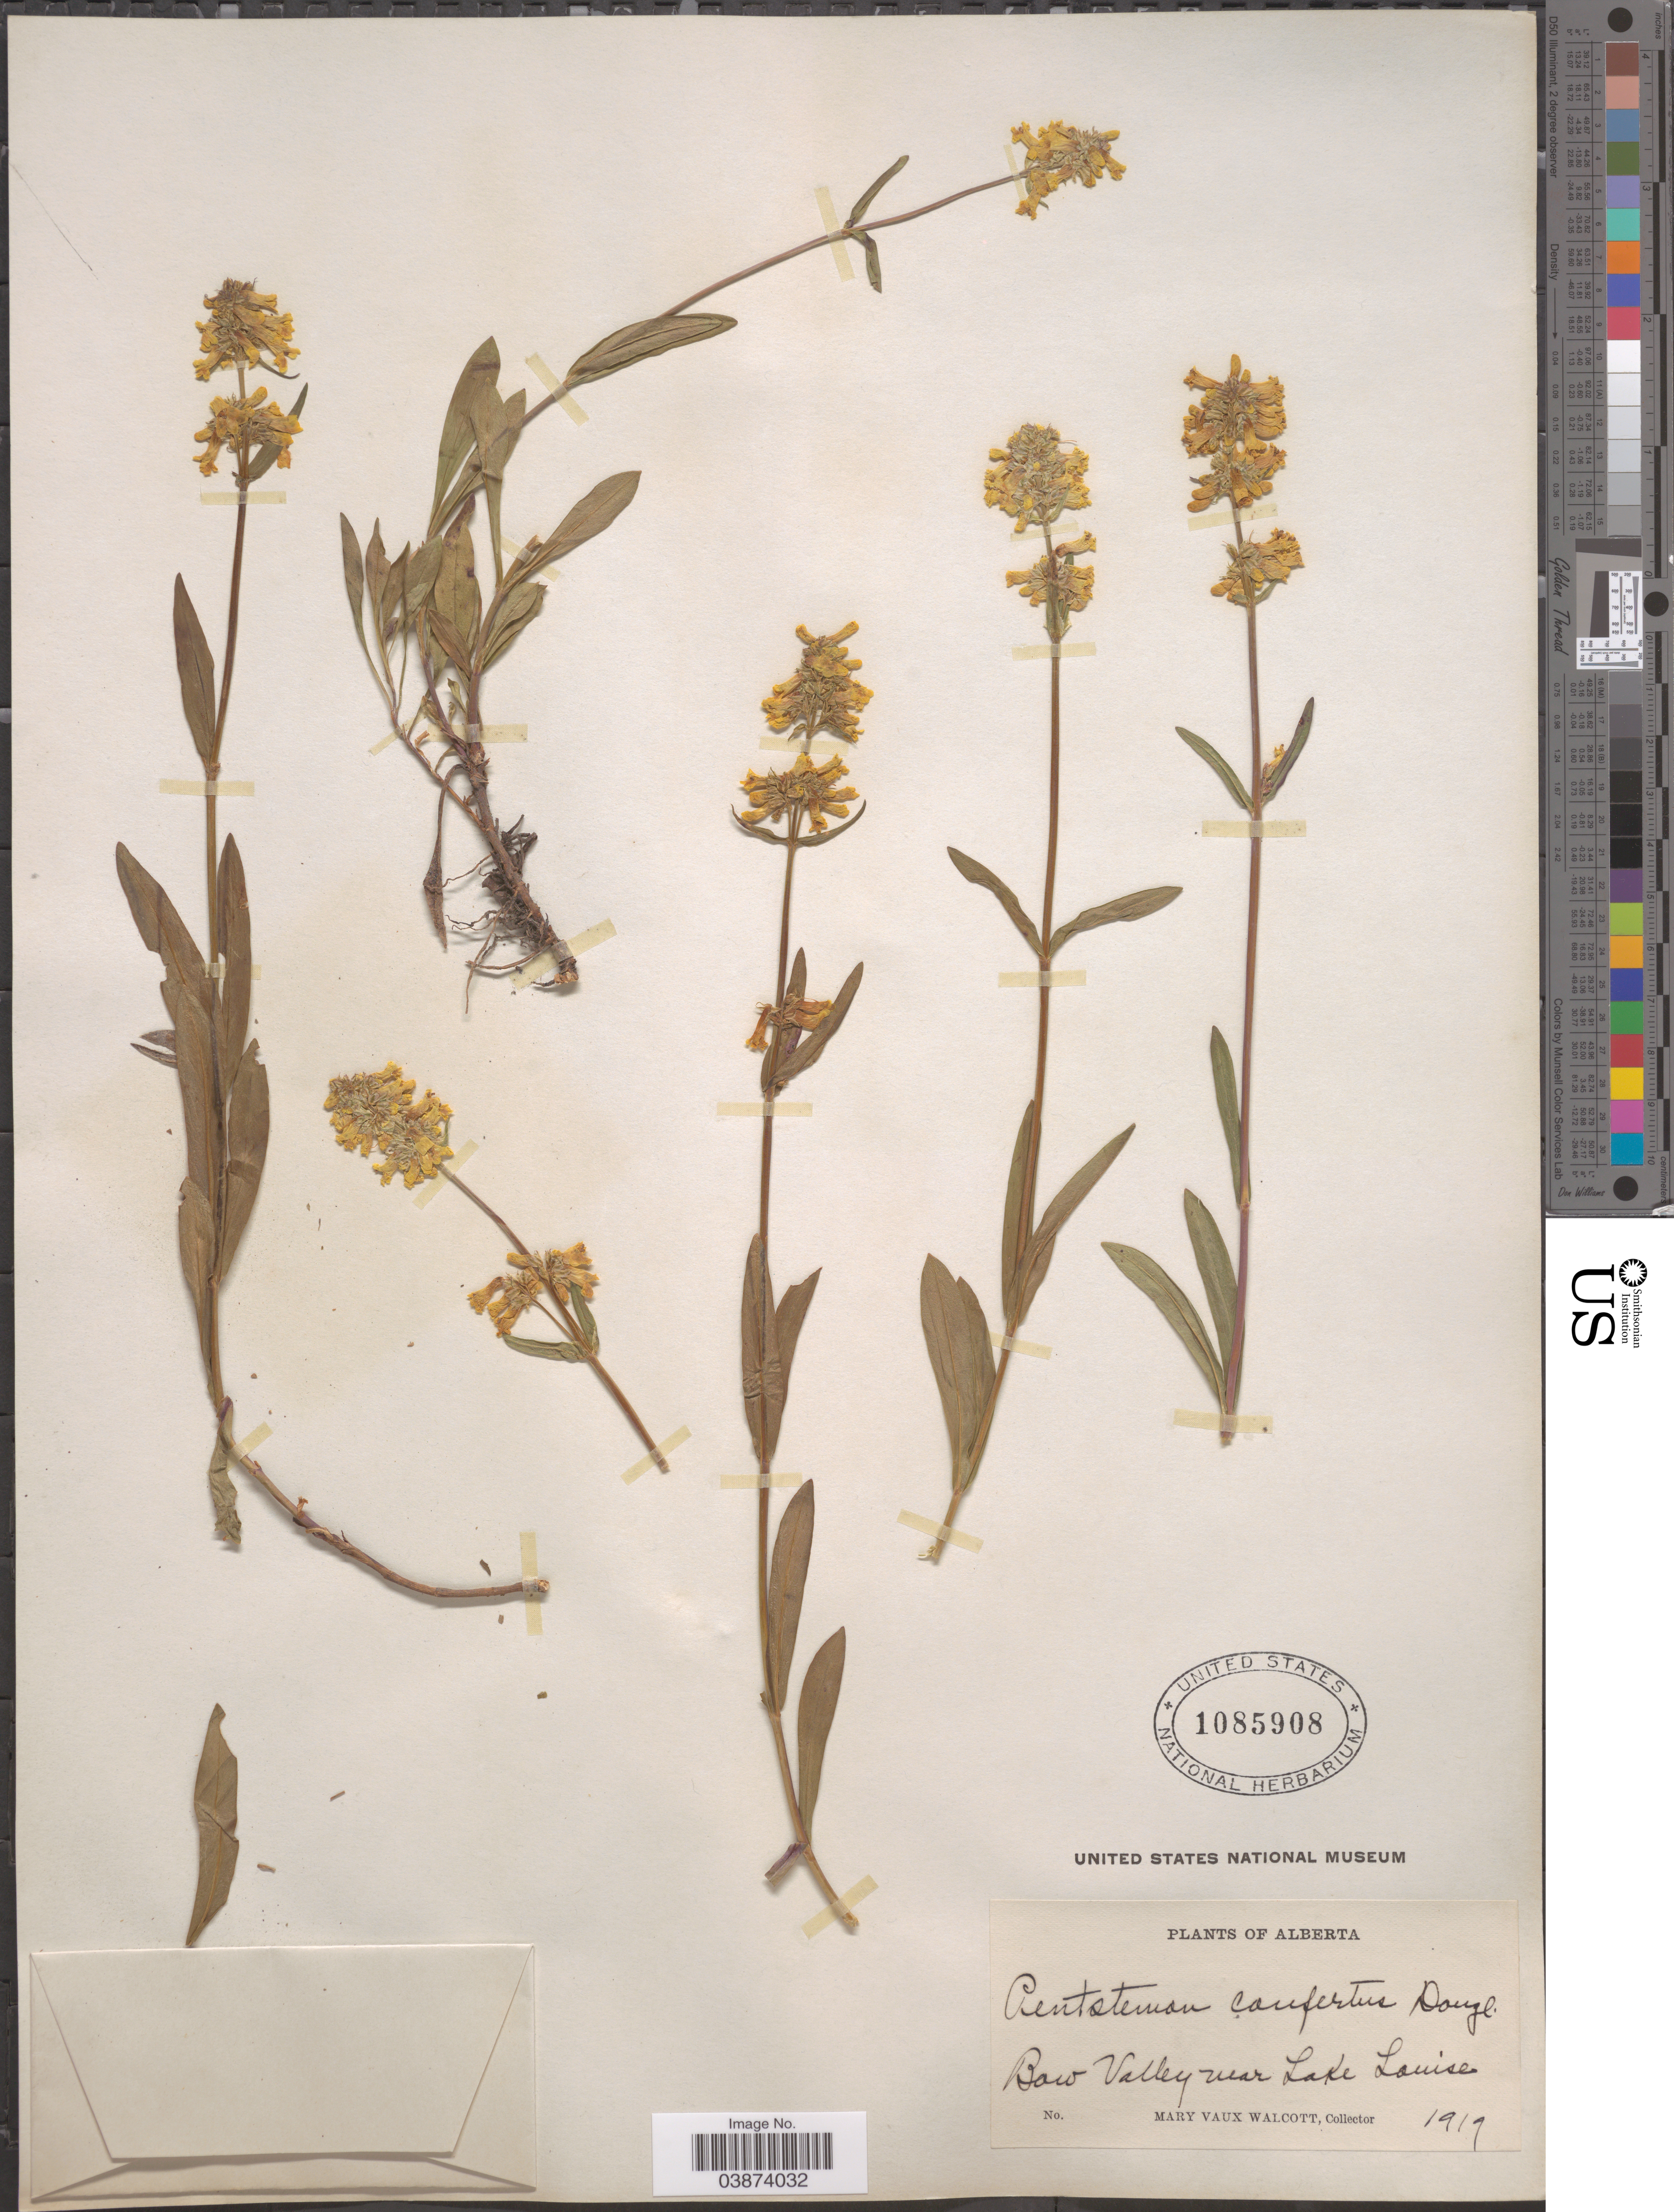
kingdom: Plantae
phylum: Tracheophyta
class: Magnoliopsida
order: Lamiales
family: Plantaginaceae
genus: Penstemon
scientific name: Penstemon confertus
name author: Douglas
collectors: M. Walcott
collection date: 1919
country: Canada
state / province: Alberta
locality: Bow Valley near Lake Louise.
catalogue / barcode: US 1085908